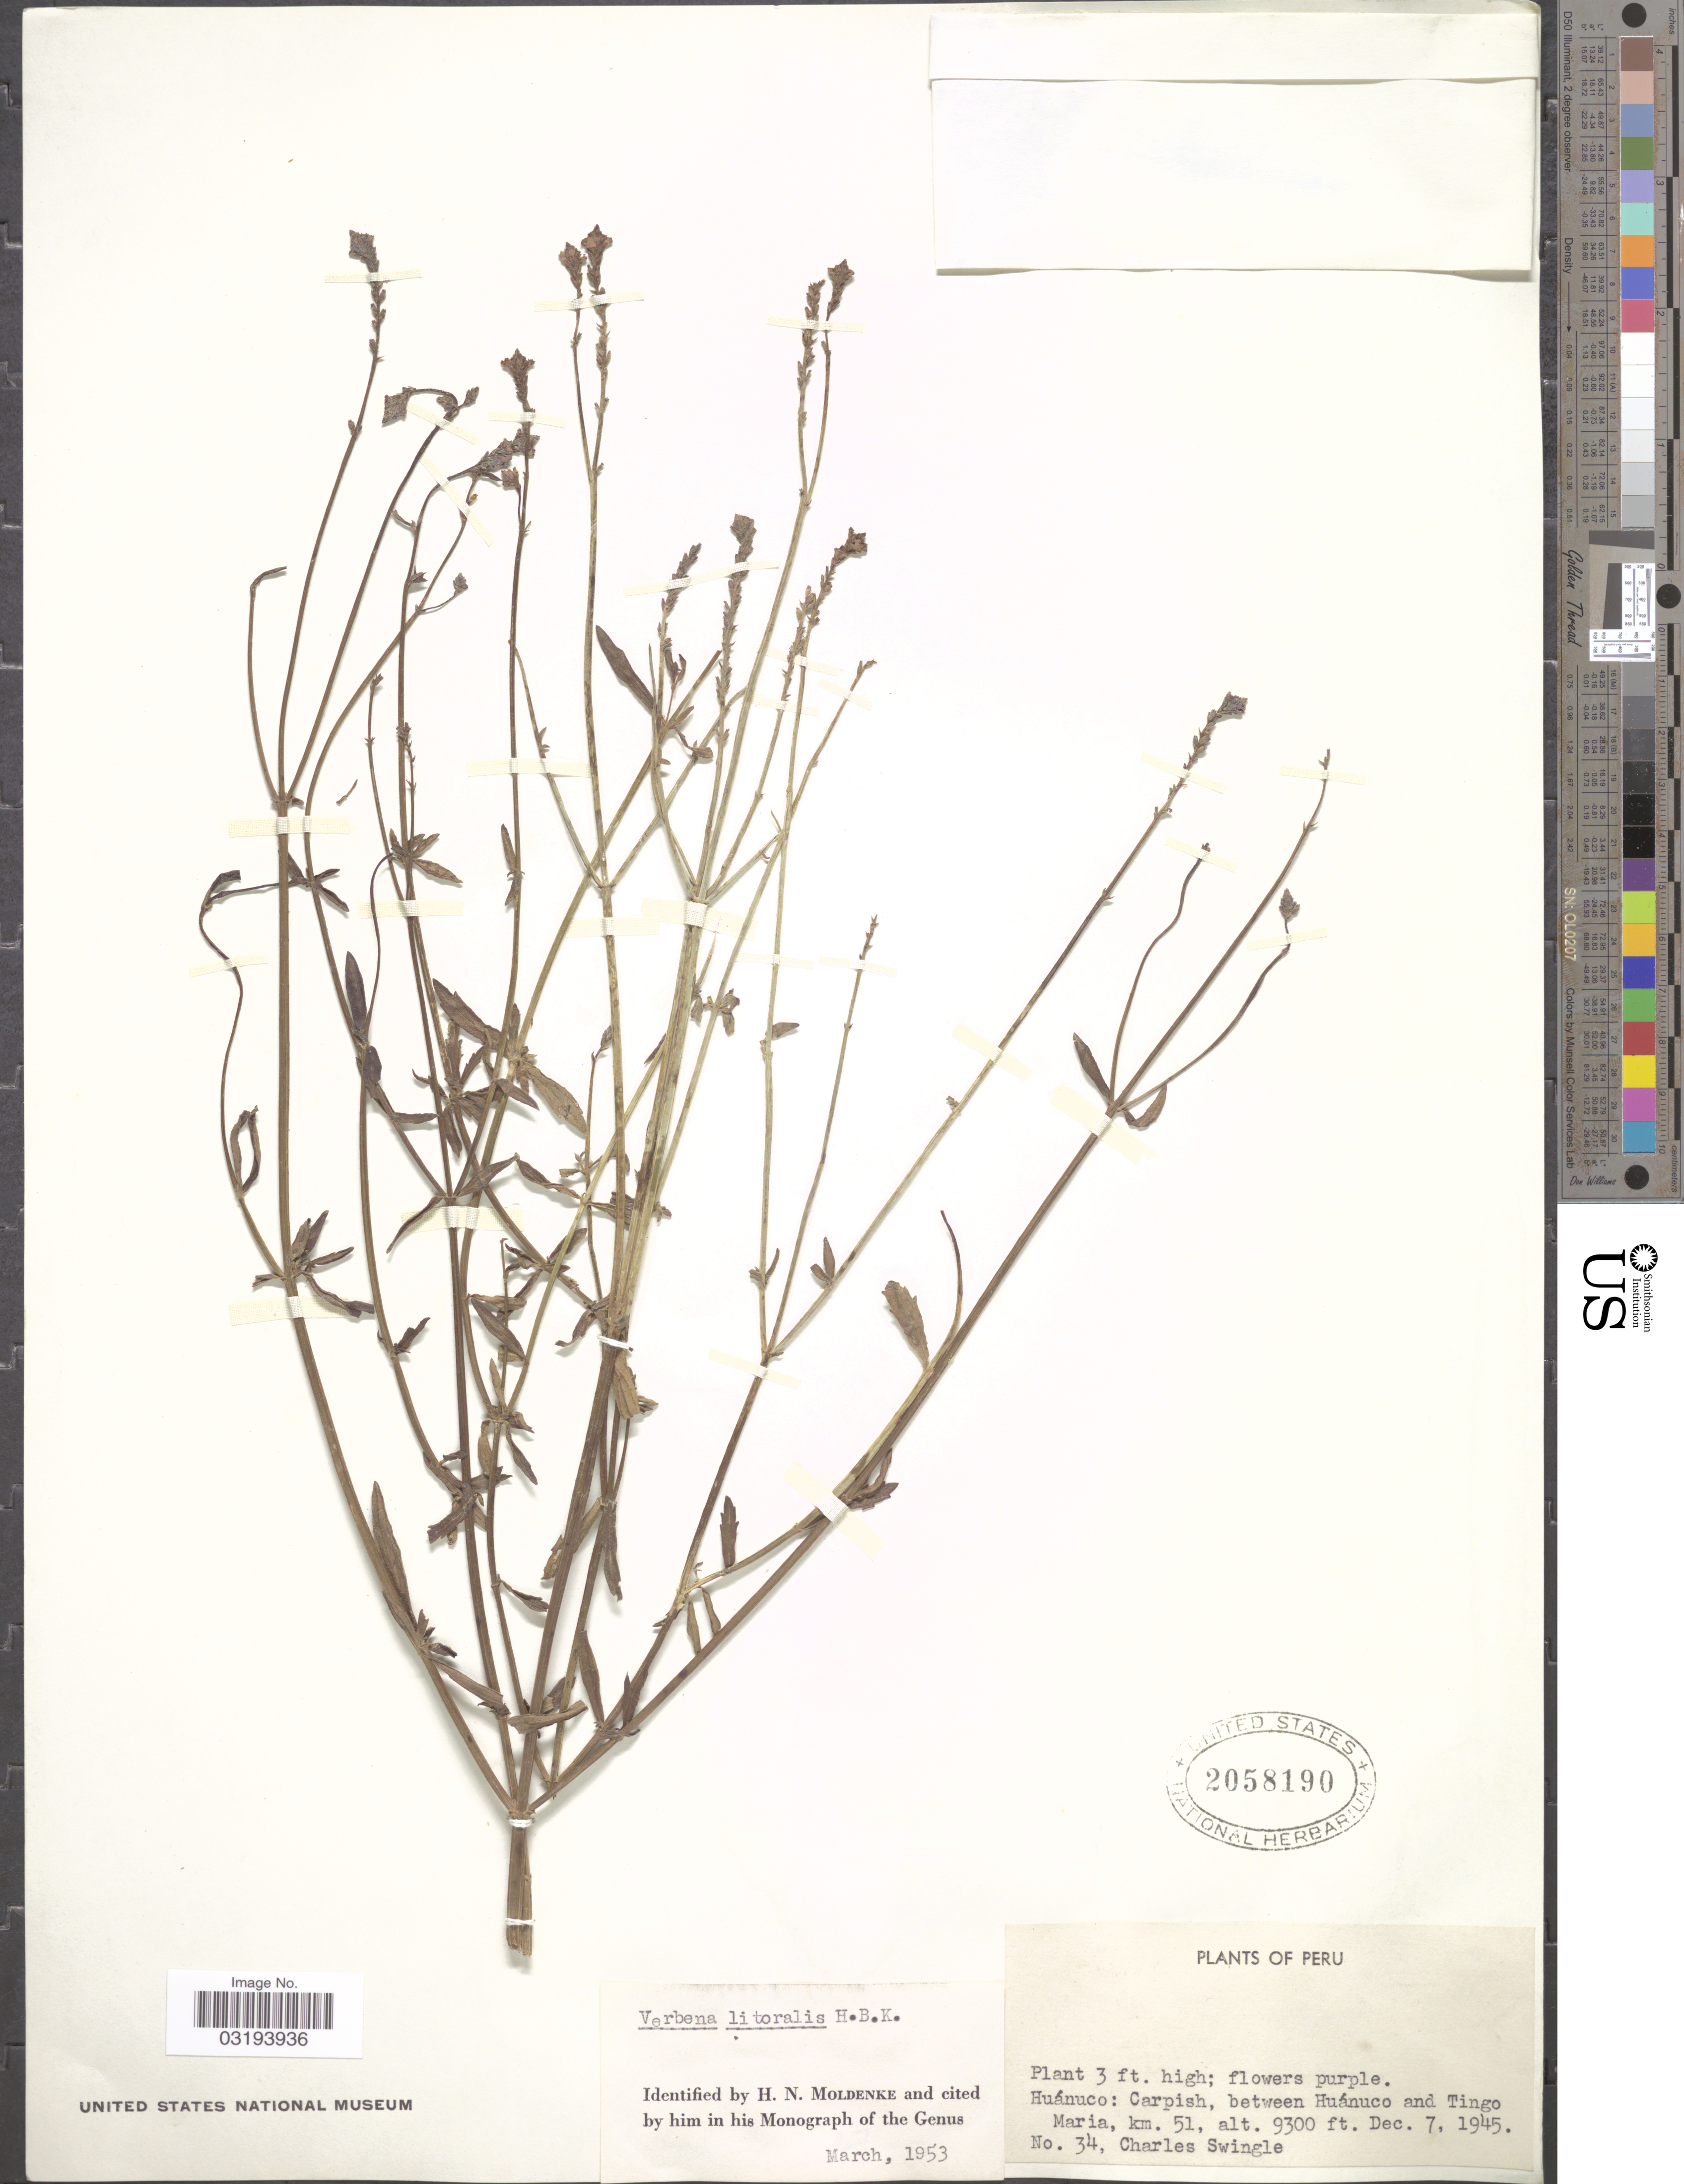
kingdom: Plantae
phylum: Tracheophyta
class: Magnoliopsida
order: Lamiales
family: Verbenaceae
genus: Verbena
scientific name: Verbena litoralis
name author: Kunth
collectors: C. Swingle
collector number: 34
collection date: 1945-12-07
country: Peru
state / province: Huánuco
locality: Carpish, between Huánuco and Tingo Maria, km. 51.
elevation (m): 2835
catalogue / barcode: US 2058190